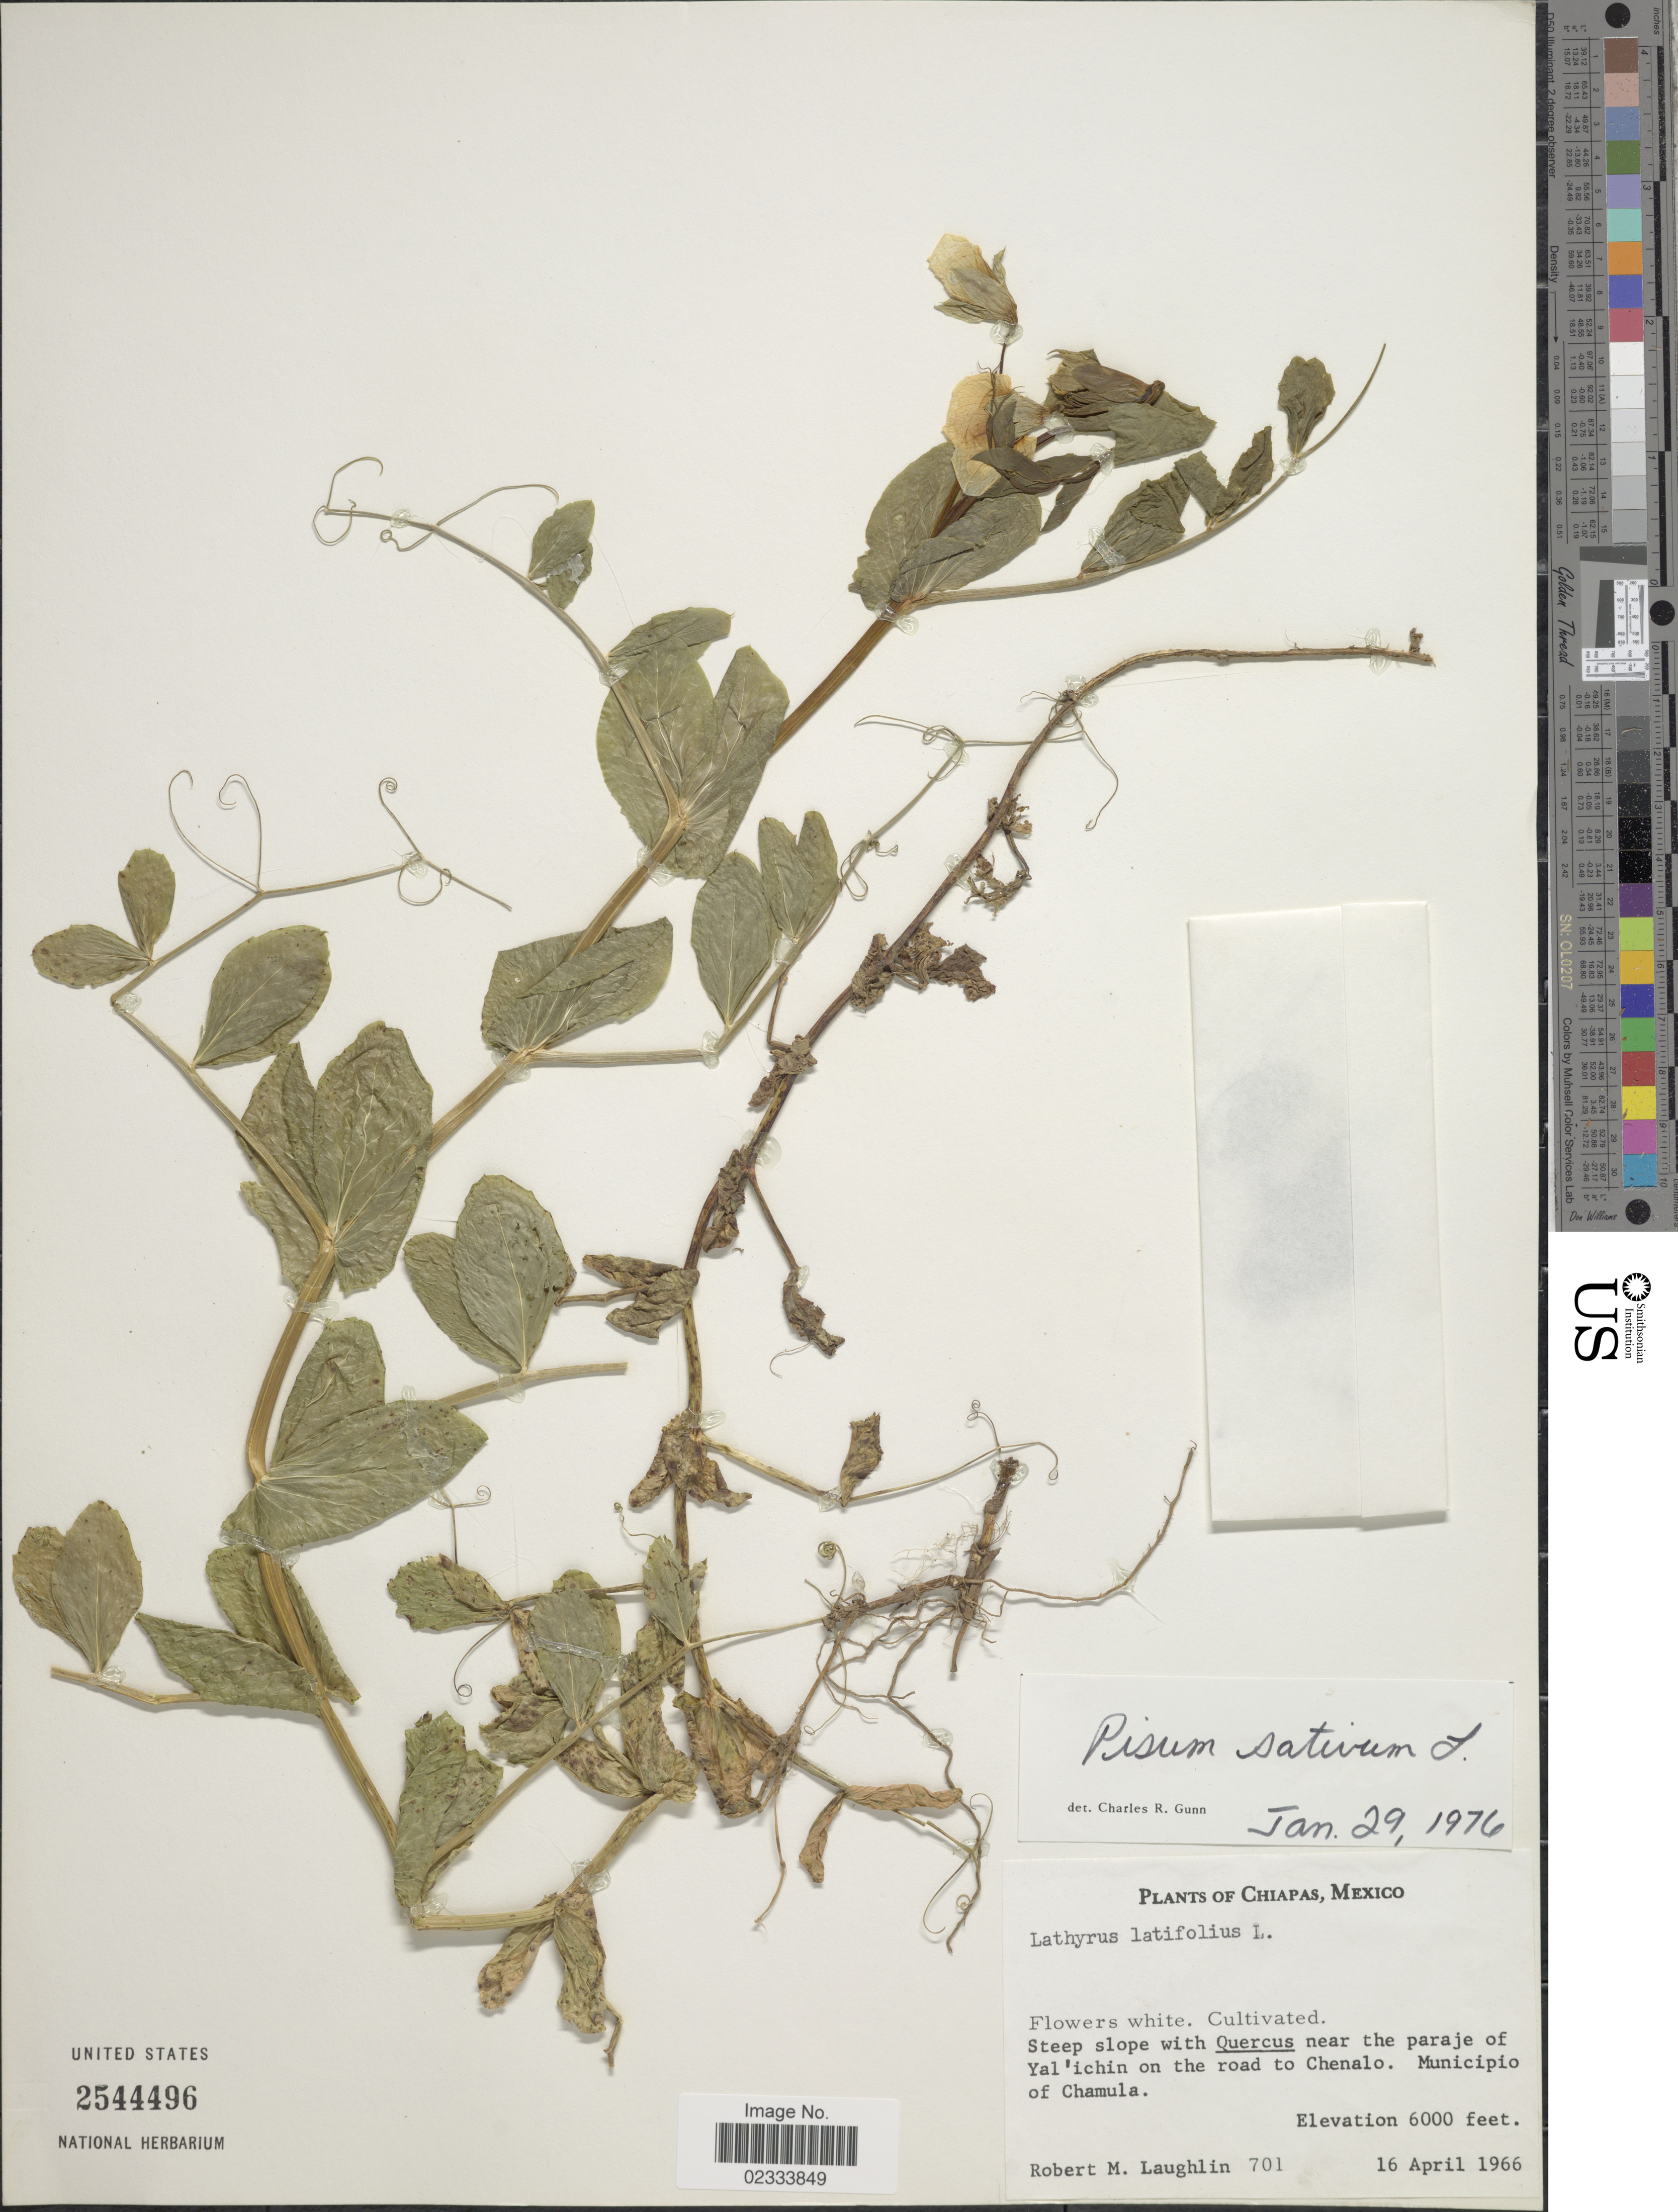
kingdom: Plantae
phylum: Tracheophyta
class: Magnoliopsida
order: Fabales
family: Fabaceae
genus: Pisum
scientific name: Pisum sativum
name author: L.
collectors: R. M. Laughlin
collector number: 701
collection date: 1966-04-16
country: Mexico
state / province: Chiapas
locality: Near the paraje of Yal'ichin on the road to Chenalo, Municpio of Chamula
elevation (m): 1829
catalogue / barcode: US 2544496